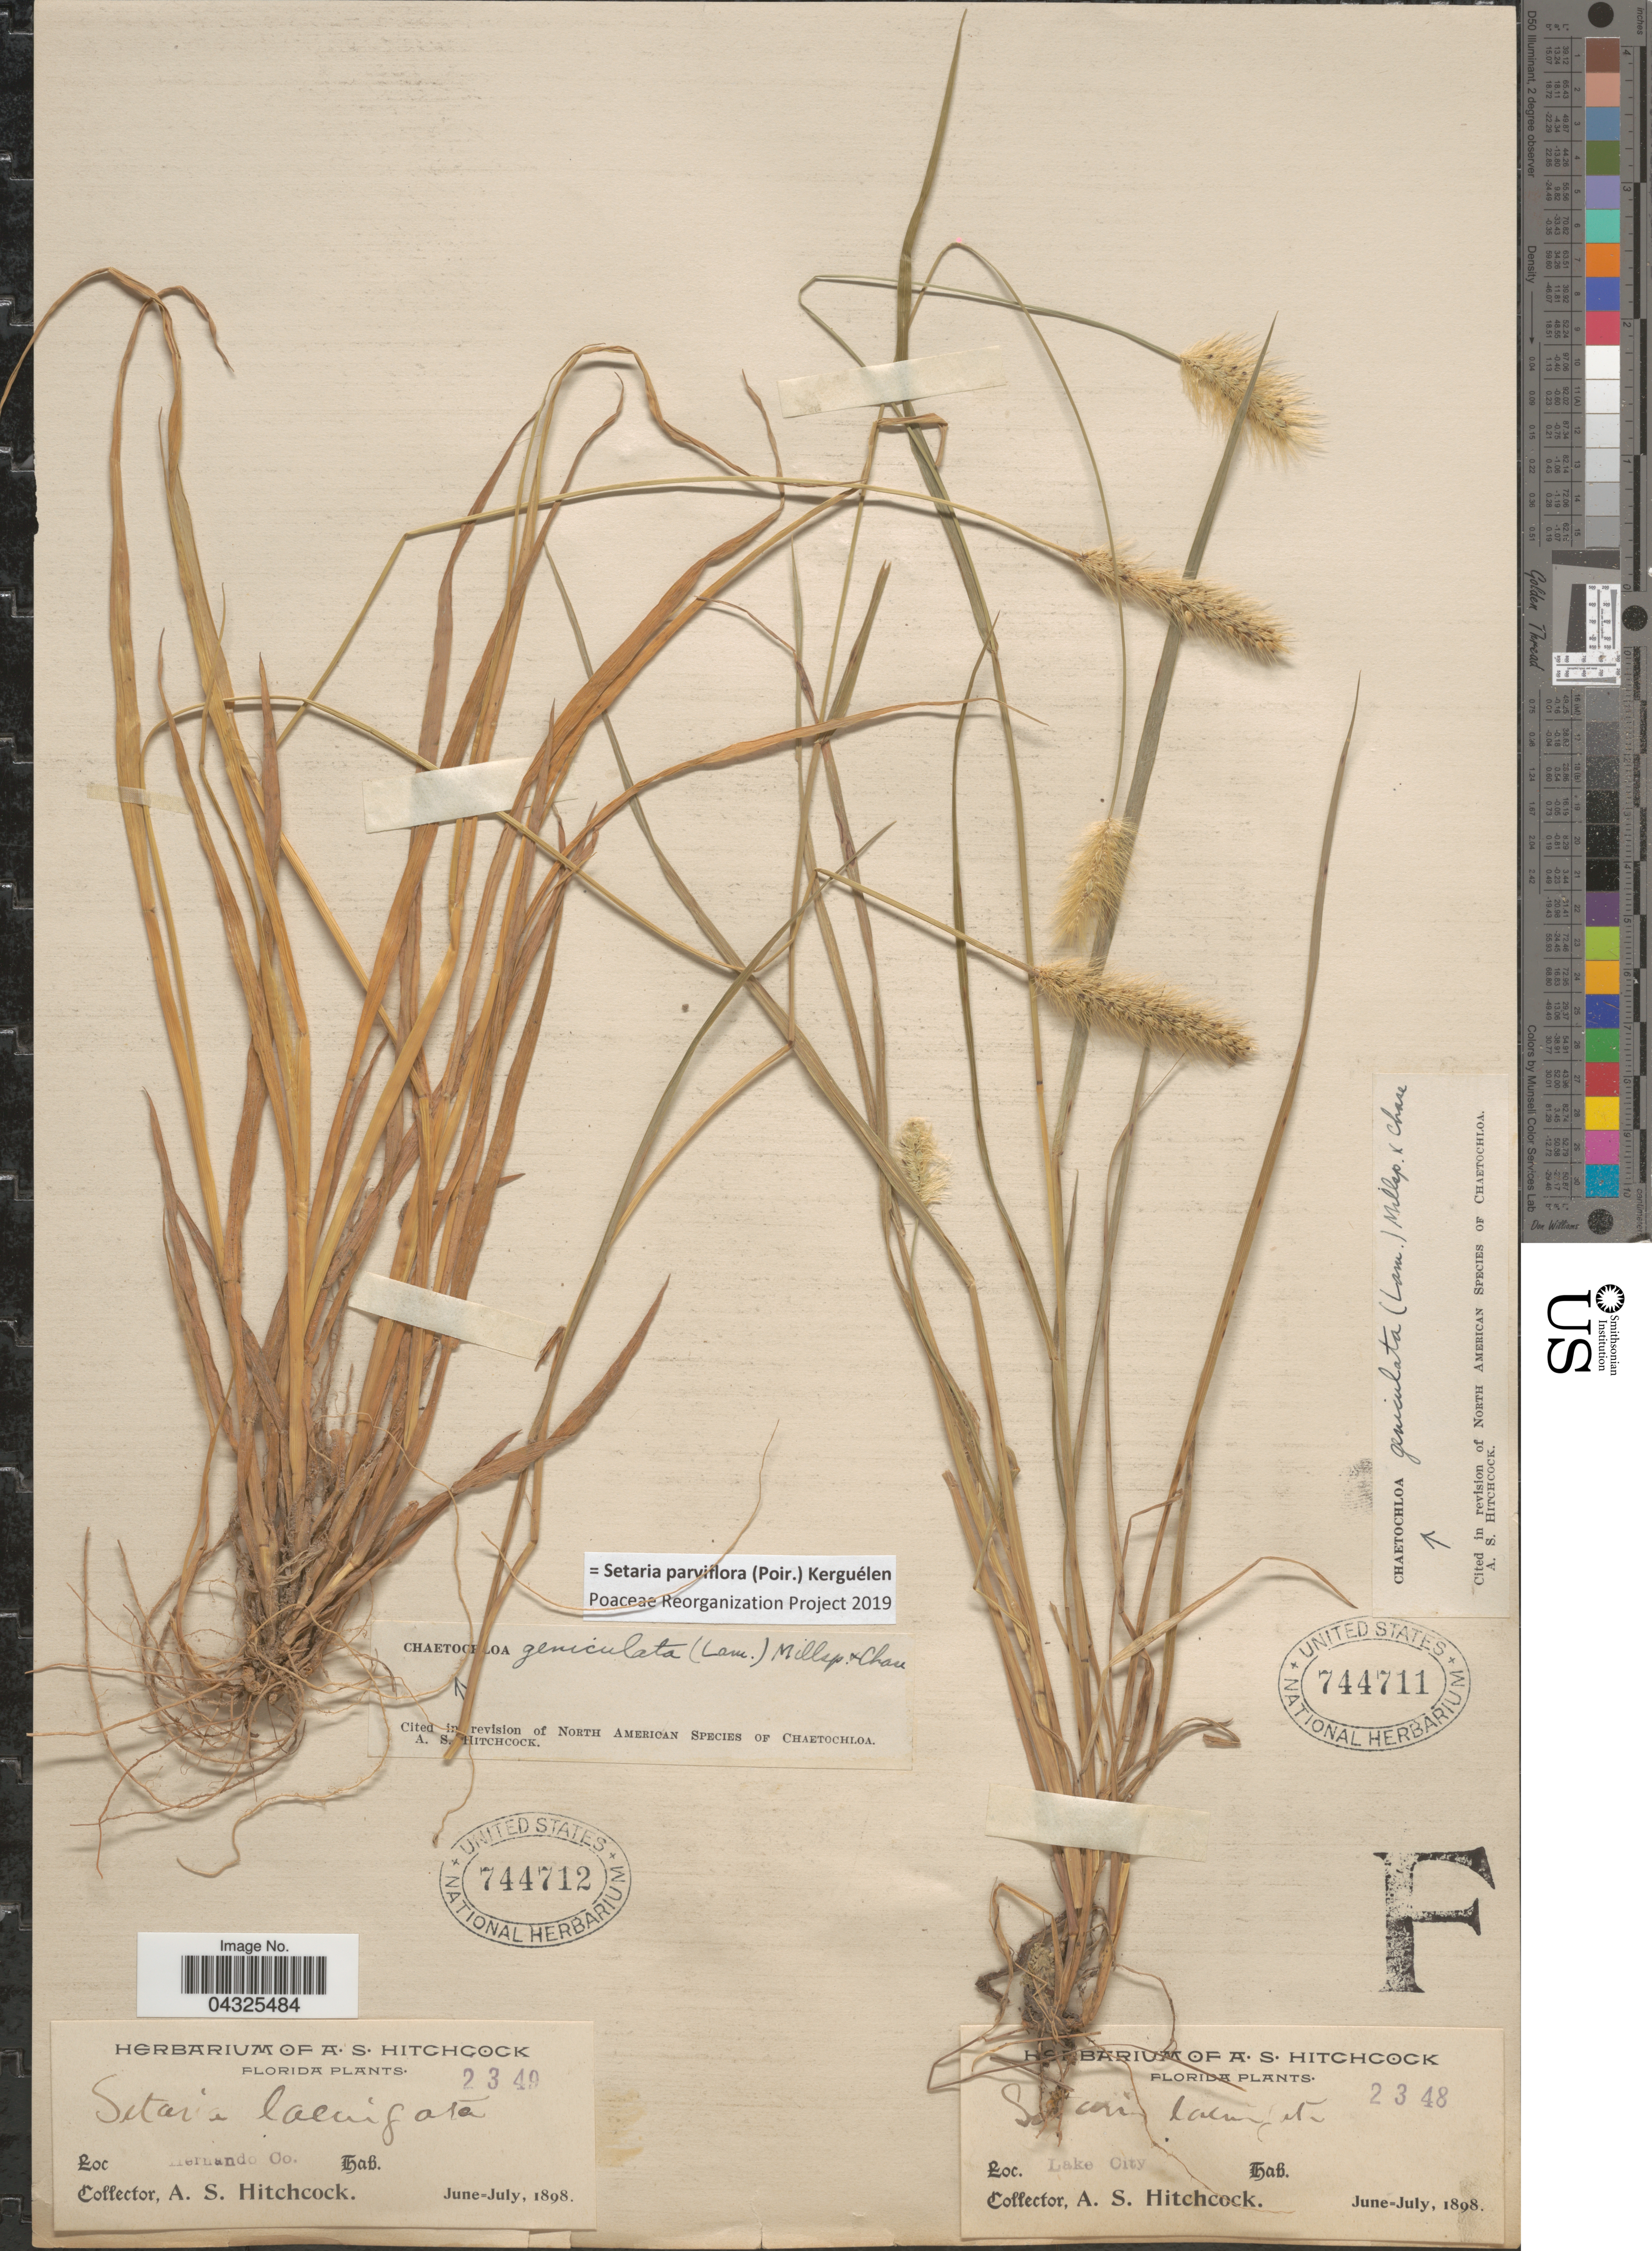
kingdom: Plantae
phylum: Tracheophyta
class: Liliopsida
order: Poales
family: Poaceae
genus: Setaria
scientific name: Setaria parviflora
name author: (Poir.) Kerguélen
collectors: A. S. Hitchcock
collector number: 2348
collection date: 1898-06/1898-07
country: United States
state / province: Florida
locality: Lake City.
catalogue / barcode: US 744711-2